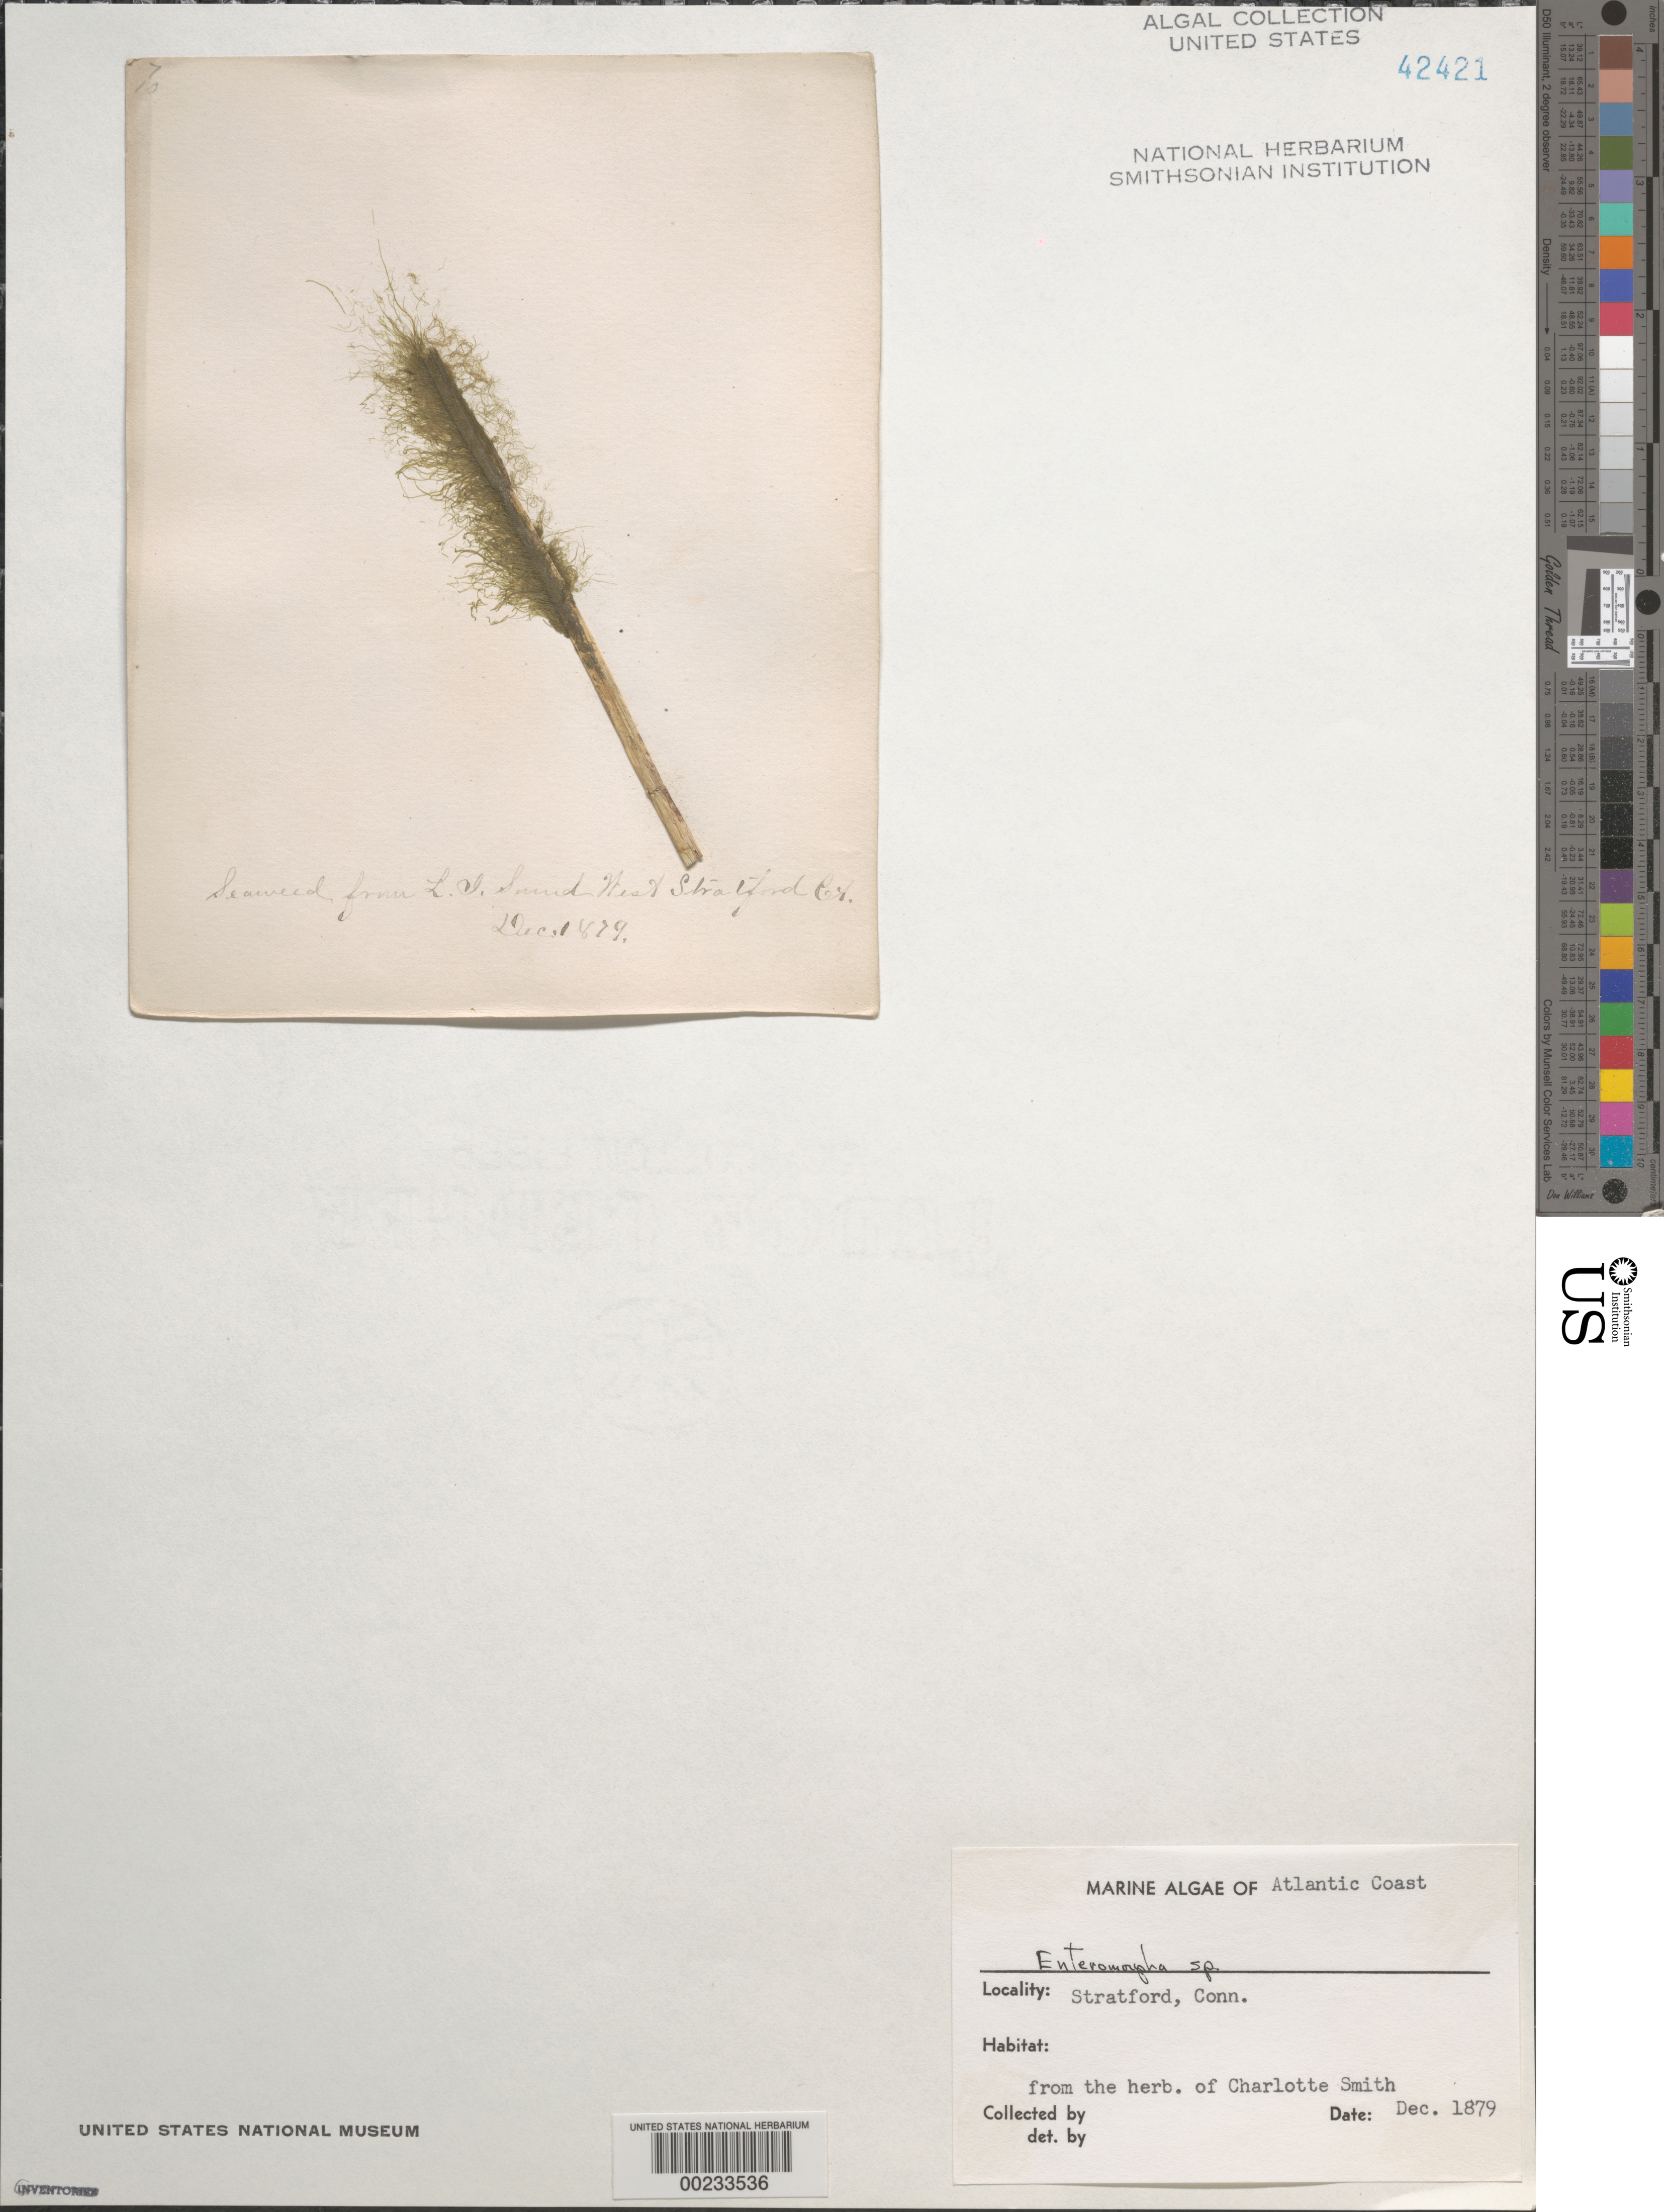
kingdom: Plantae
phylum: Chlorophyta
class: Ulvophyceae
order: Ulvales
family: Ulvaceae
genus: Ulva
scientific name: Ulva sp.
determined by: Algae name updating Project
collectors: Charlotte Smith (herbarium)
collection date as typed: Dec 1879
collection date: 1879-12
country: United States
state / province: Connecticut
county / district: Fairfield County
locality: West Stratford, Long Island Sound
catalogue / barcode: US 42421